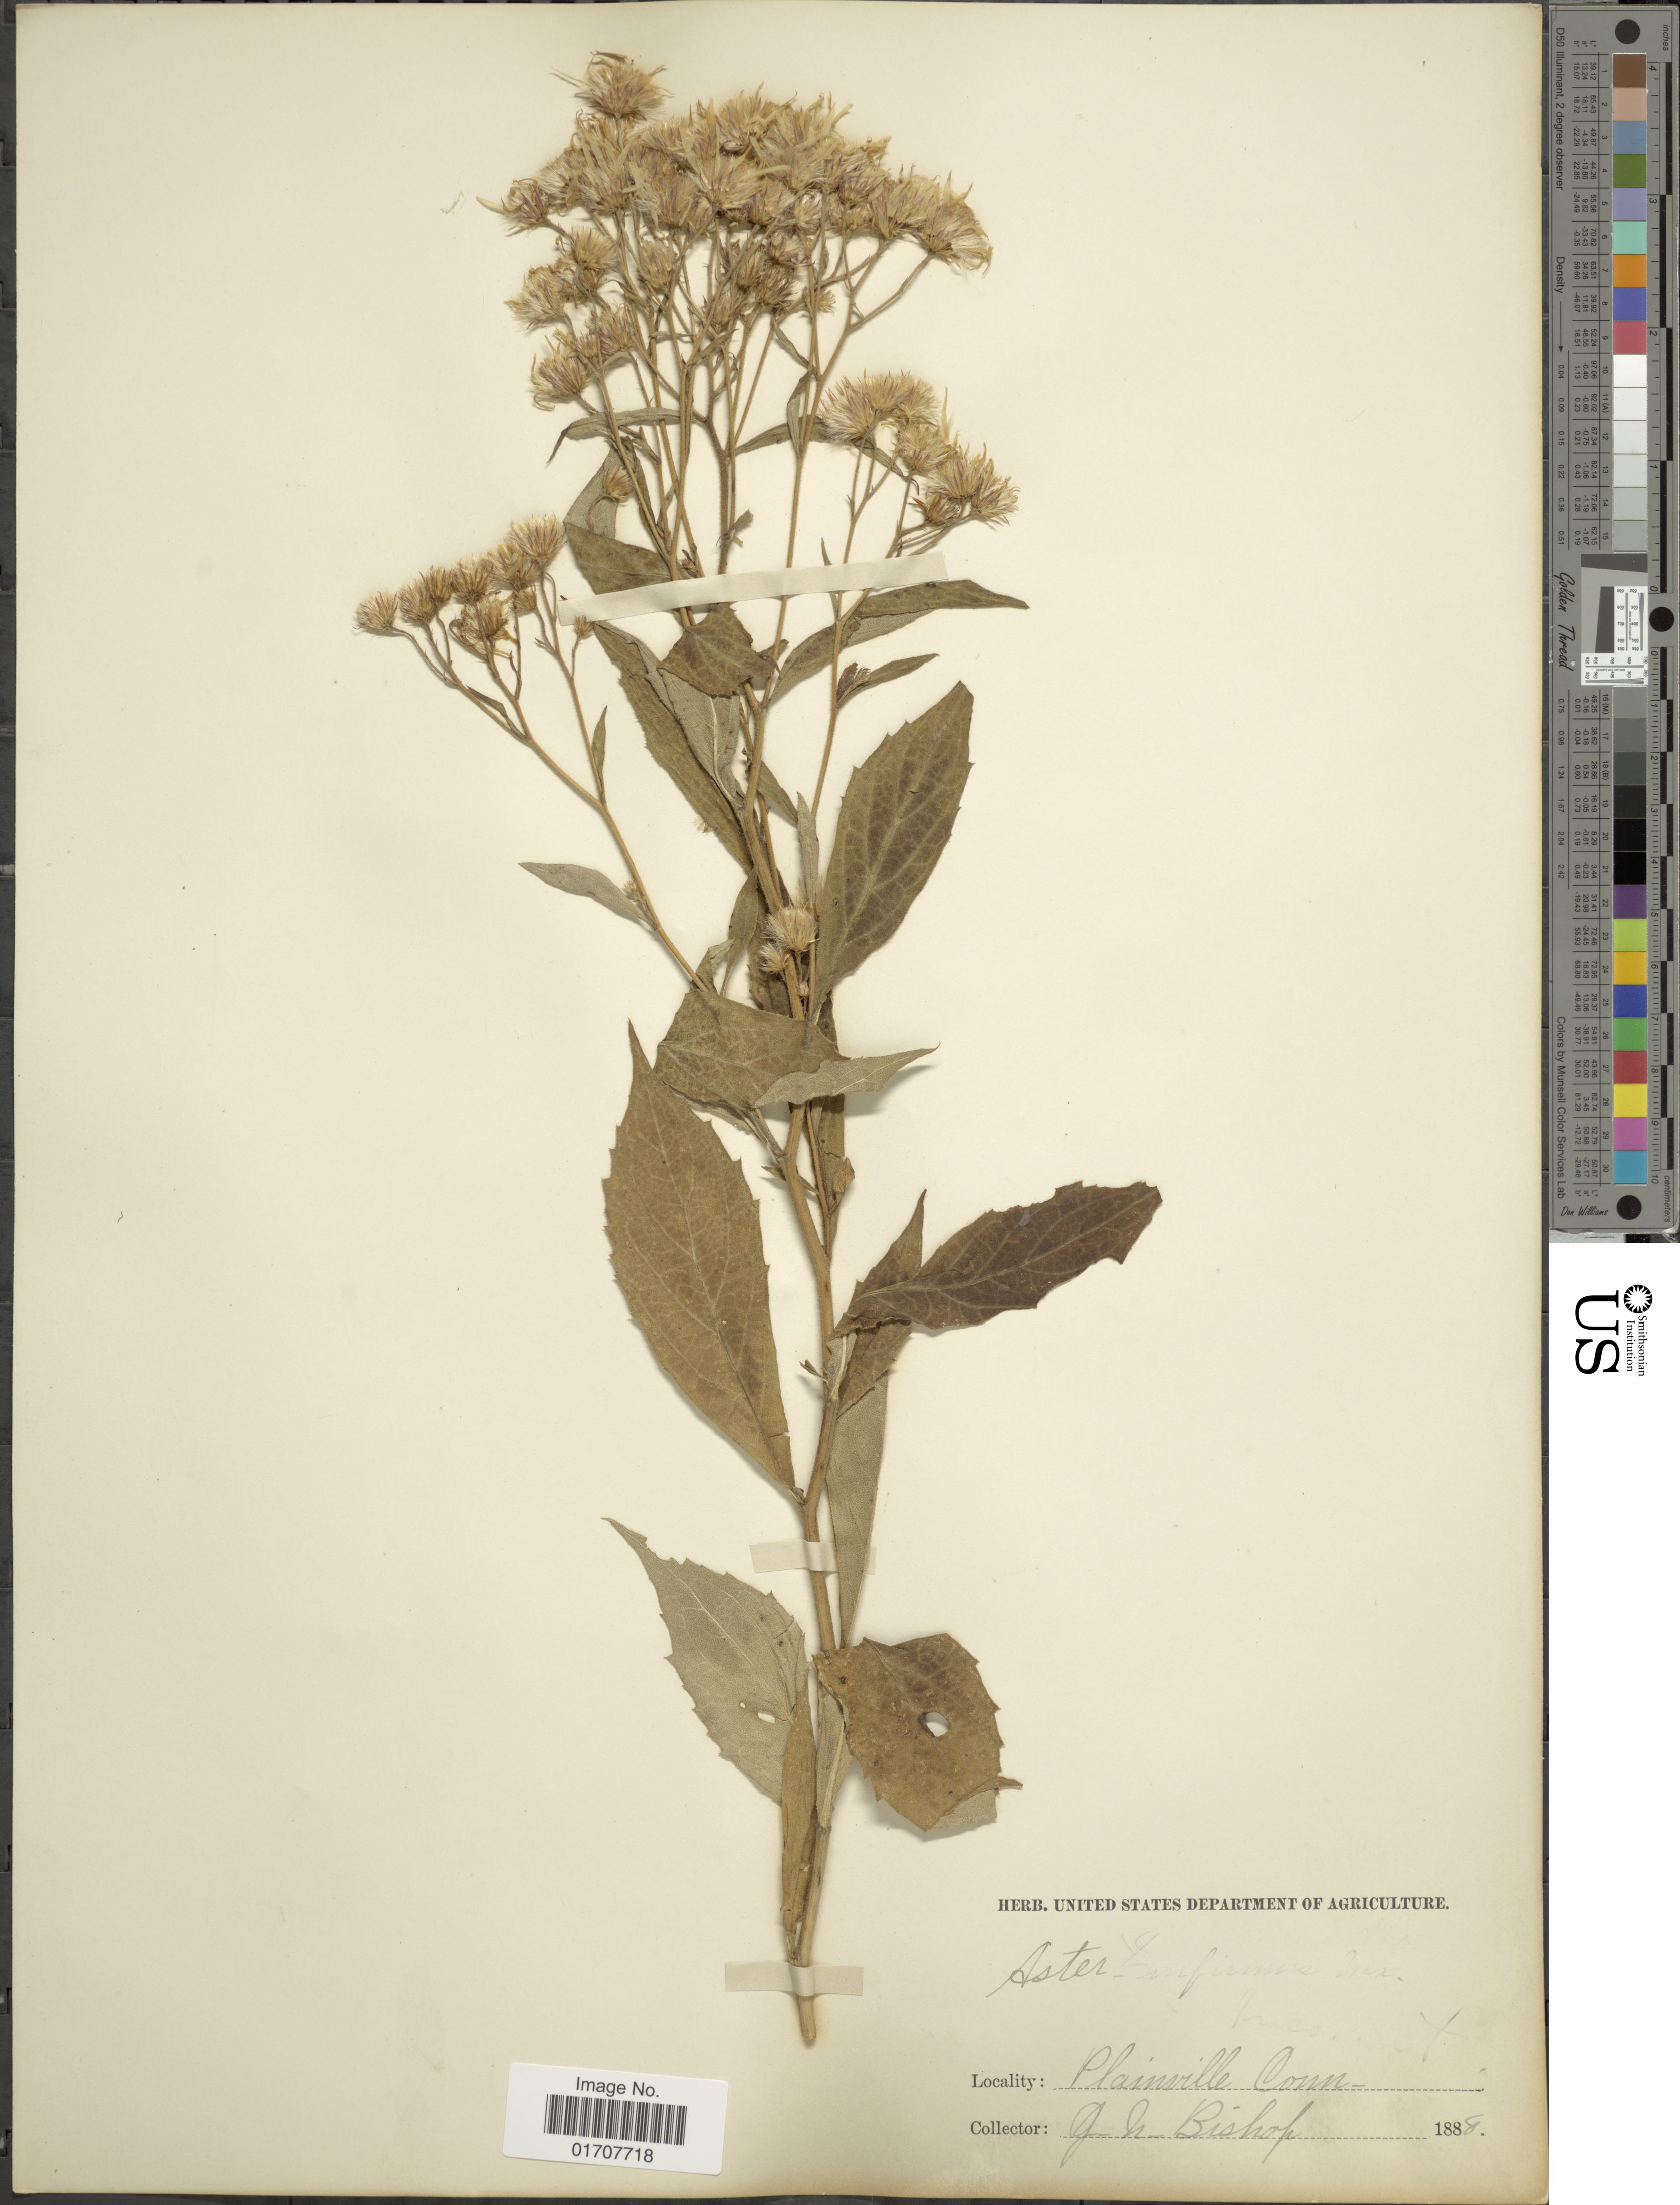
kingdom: Plantae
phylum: Tracheophyta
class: Magnoliopsida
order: Asterales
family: Asteraceae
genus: Oclemena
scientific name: Oclemena acuminata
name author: (Michx.) Greene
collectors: G. N. Bishop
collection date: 1888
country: United States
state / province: Connecticut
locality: Plainville